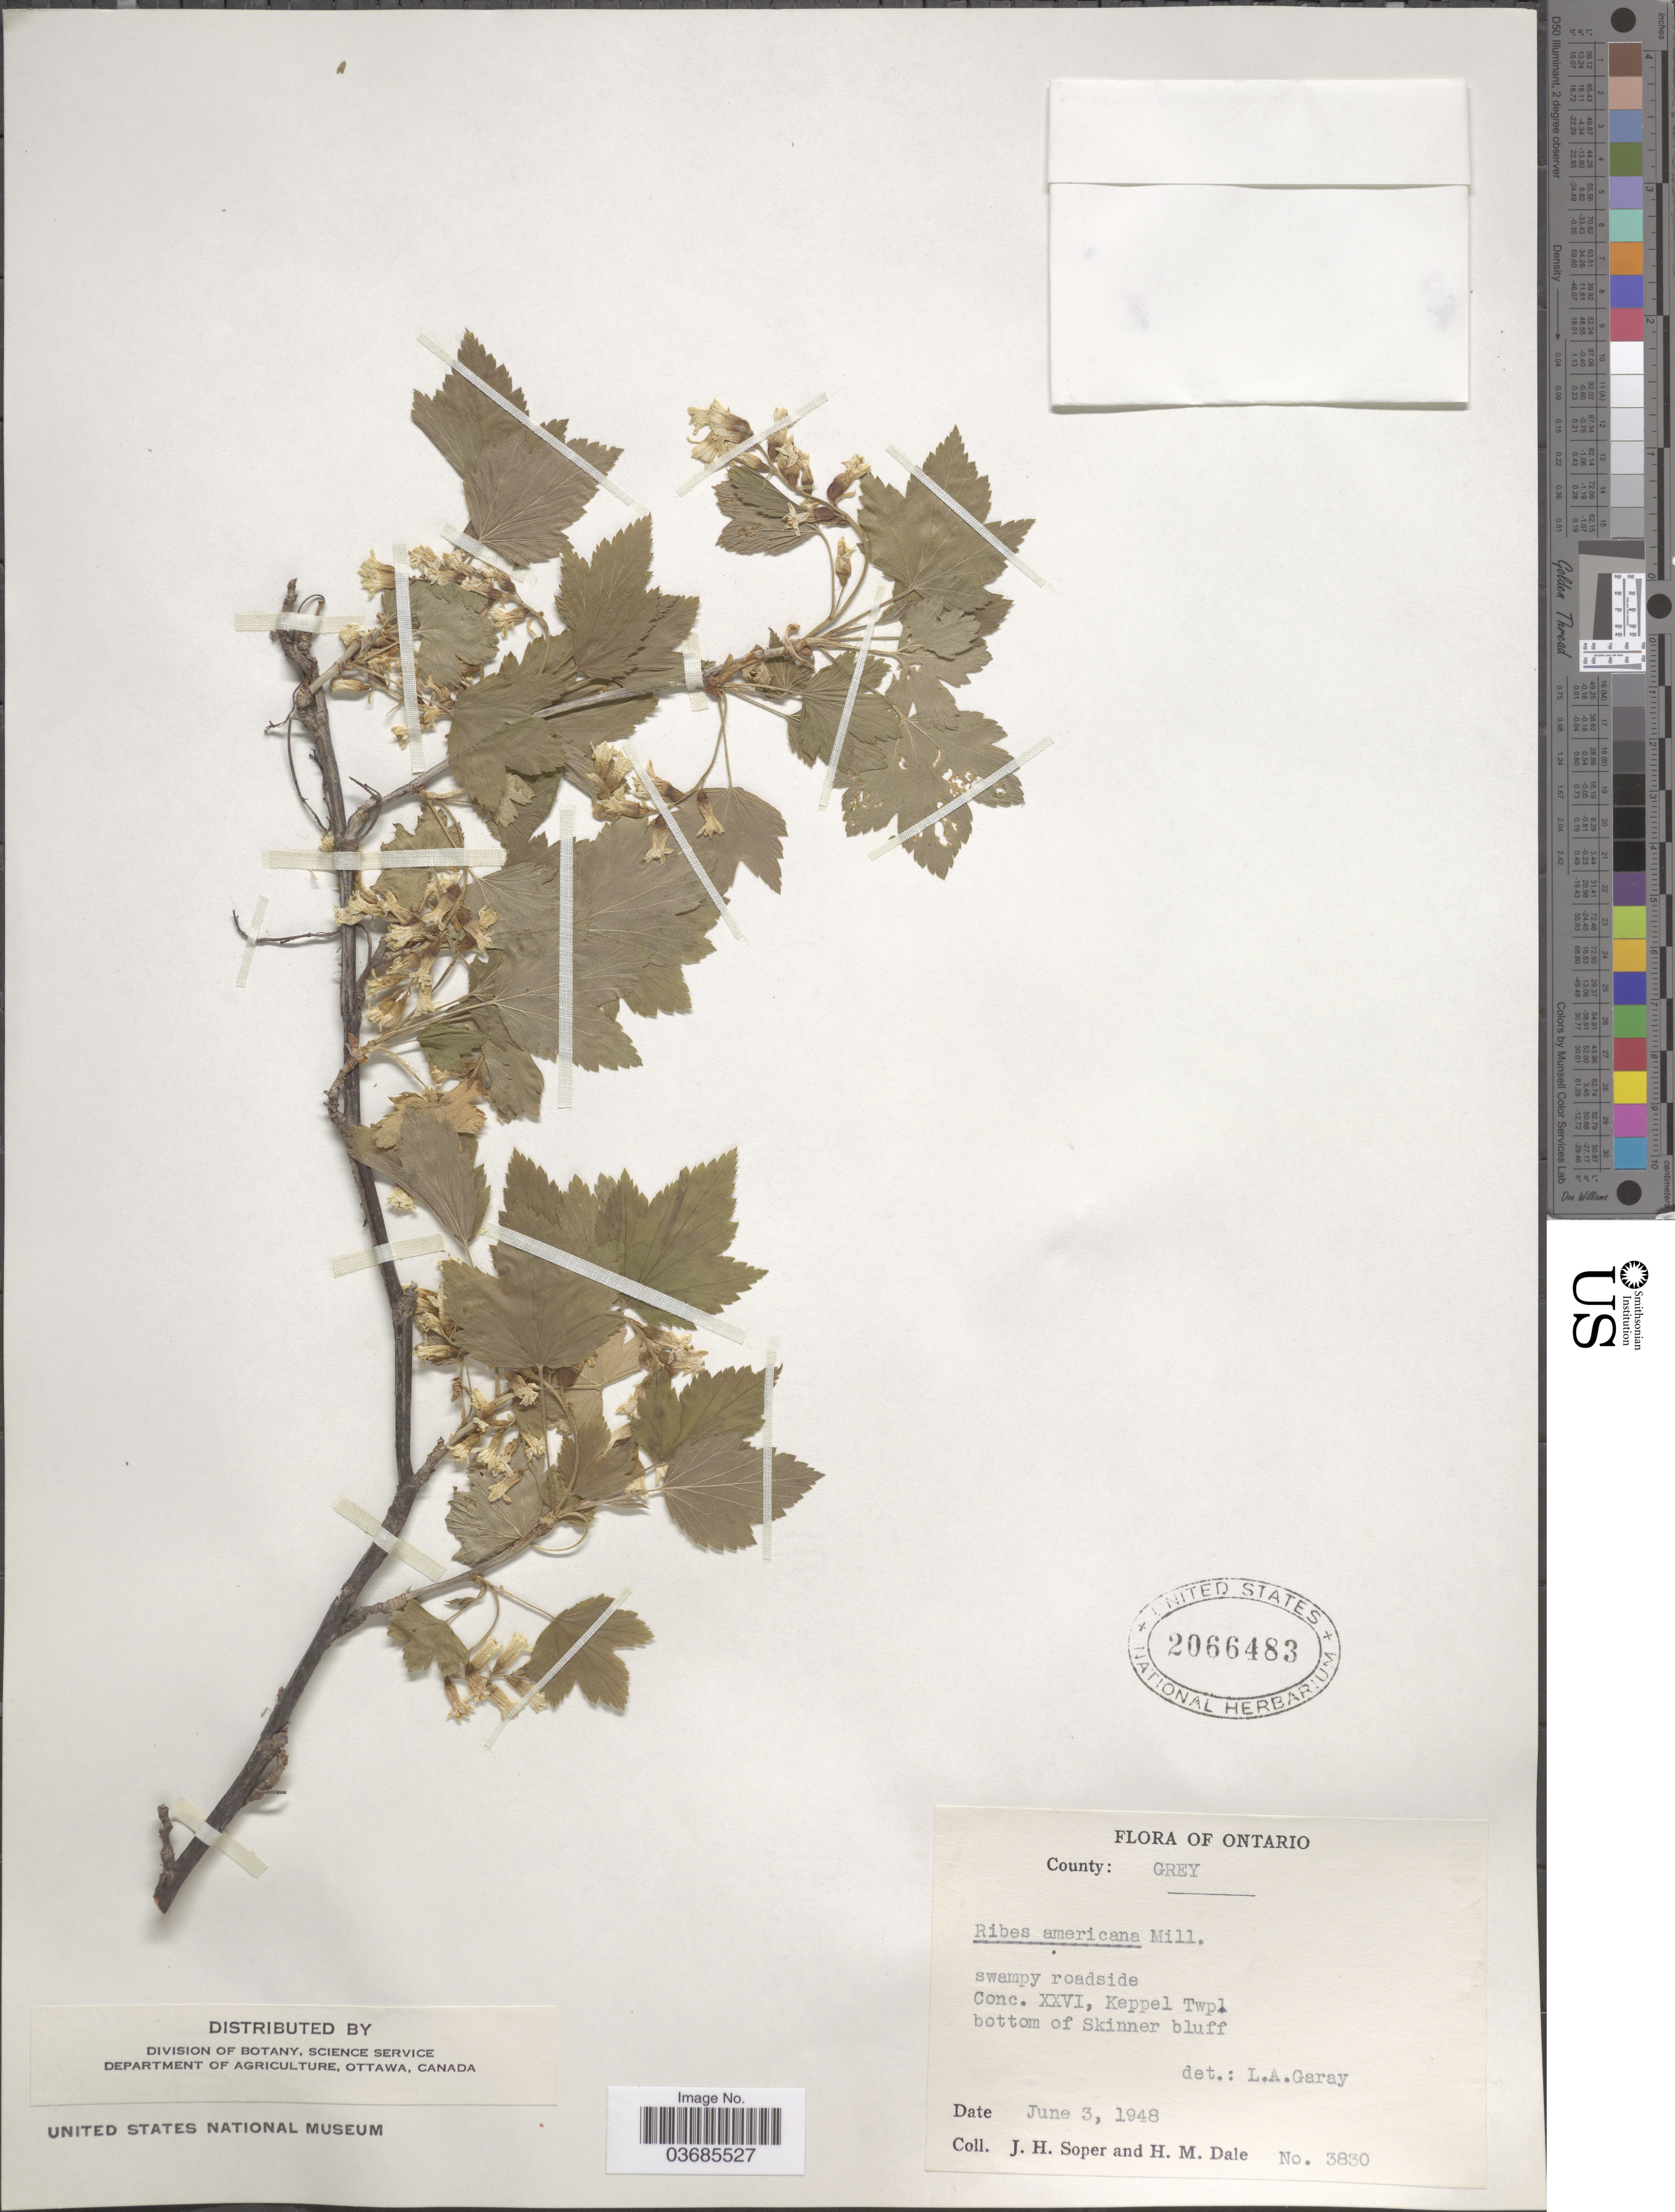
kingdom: Plantae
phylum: Tracheophyta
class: Magnoliopsida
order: Saxifragales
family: Grossulariaceae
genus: Ribes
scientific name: Ribes americanum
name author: Mill.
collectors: J. H. Soper & H. M. Dale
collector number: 3830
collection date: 1948-06-03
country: Canada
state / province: Ontario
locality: County: Grey. Conc. XXVI, Keppel Twpl. bottom of Skinner bluff.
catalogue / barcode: US 2066483